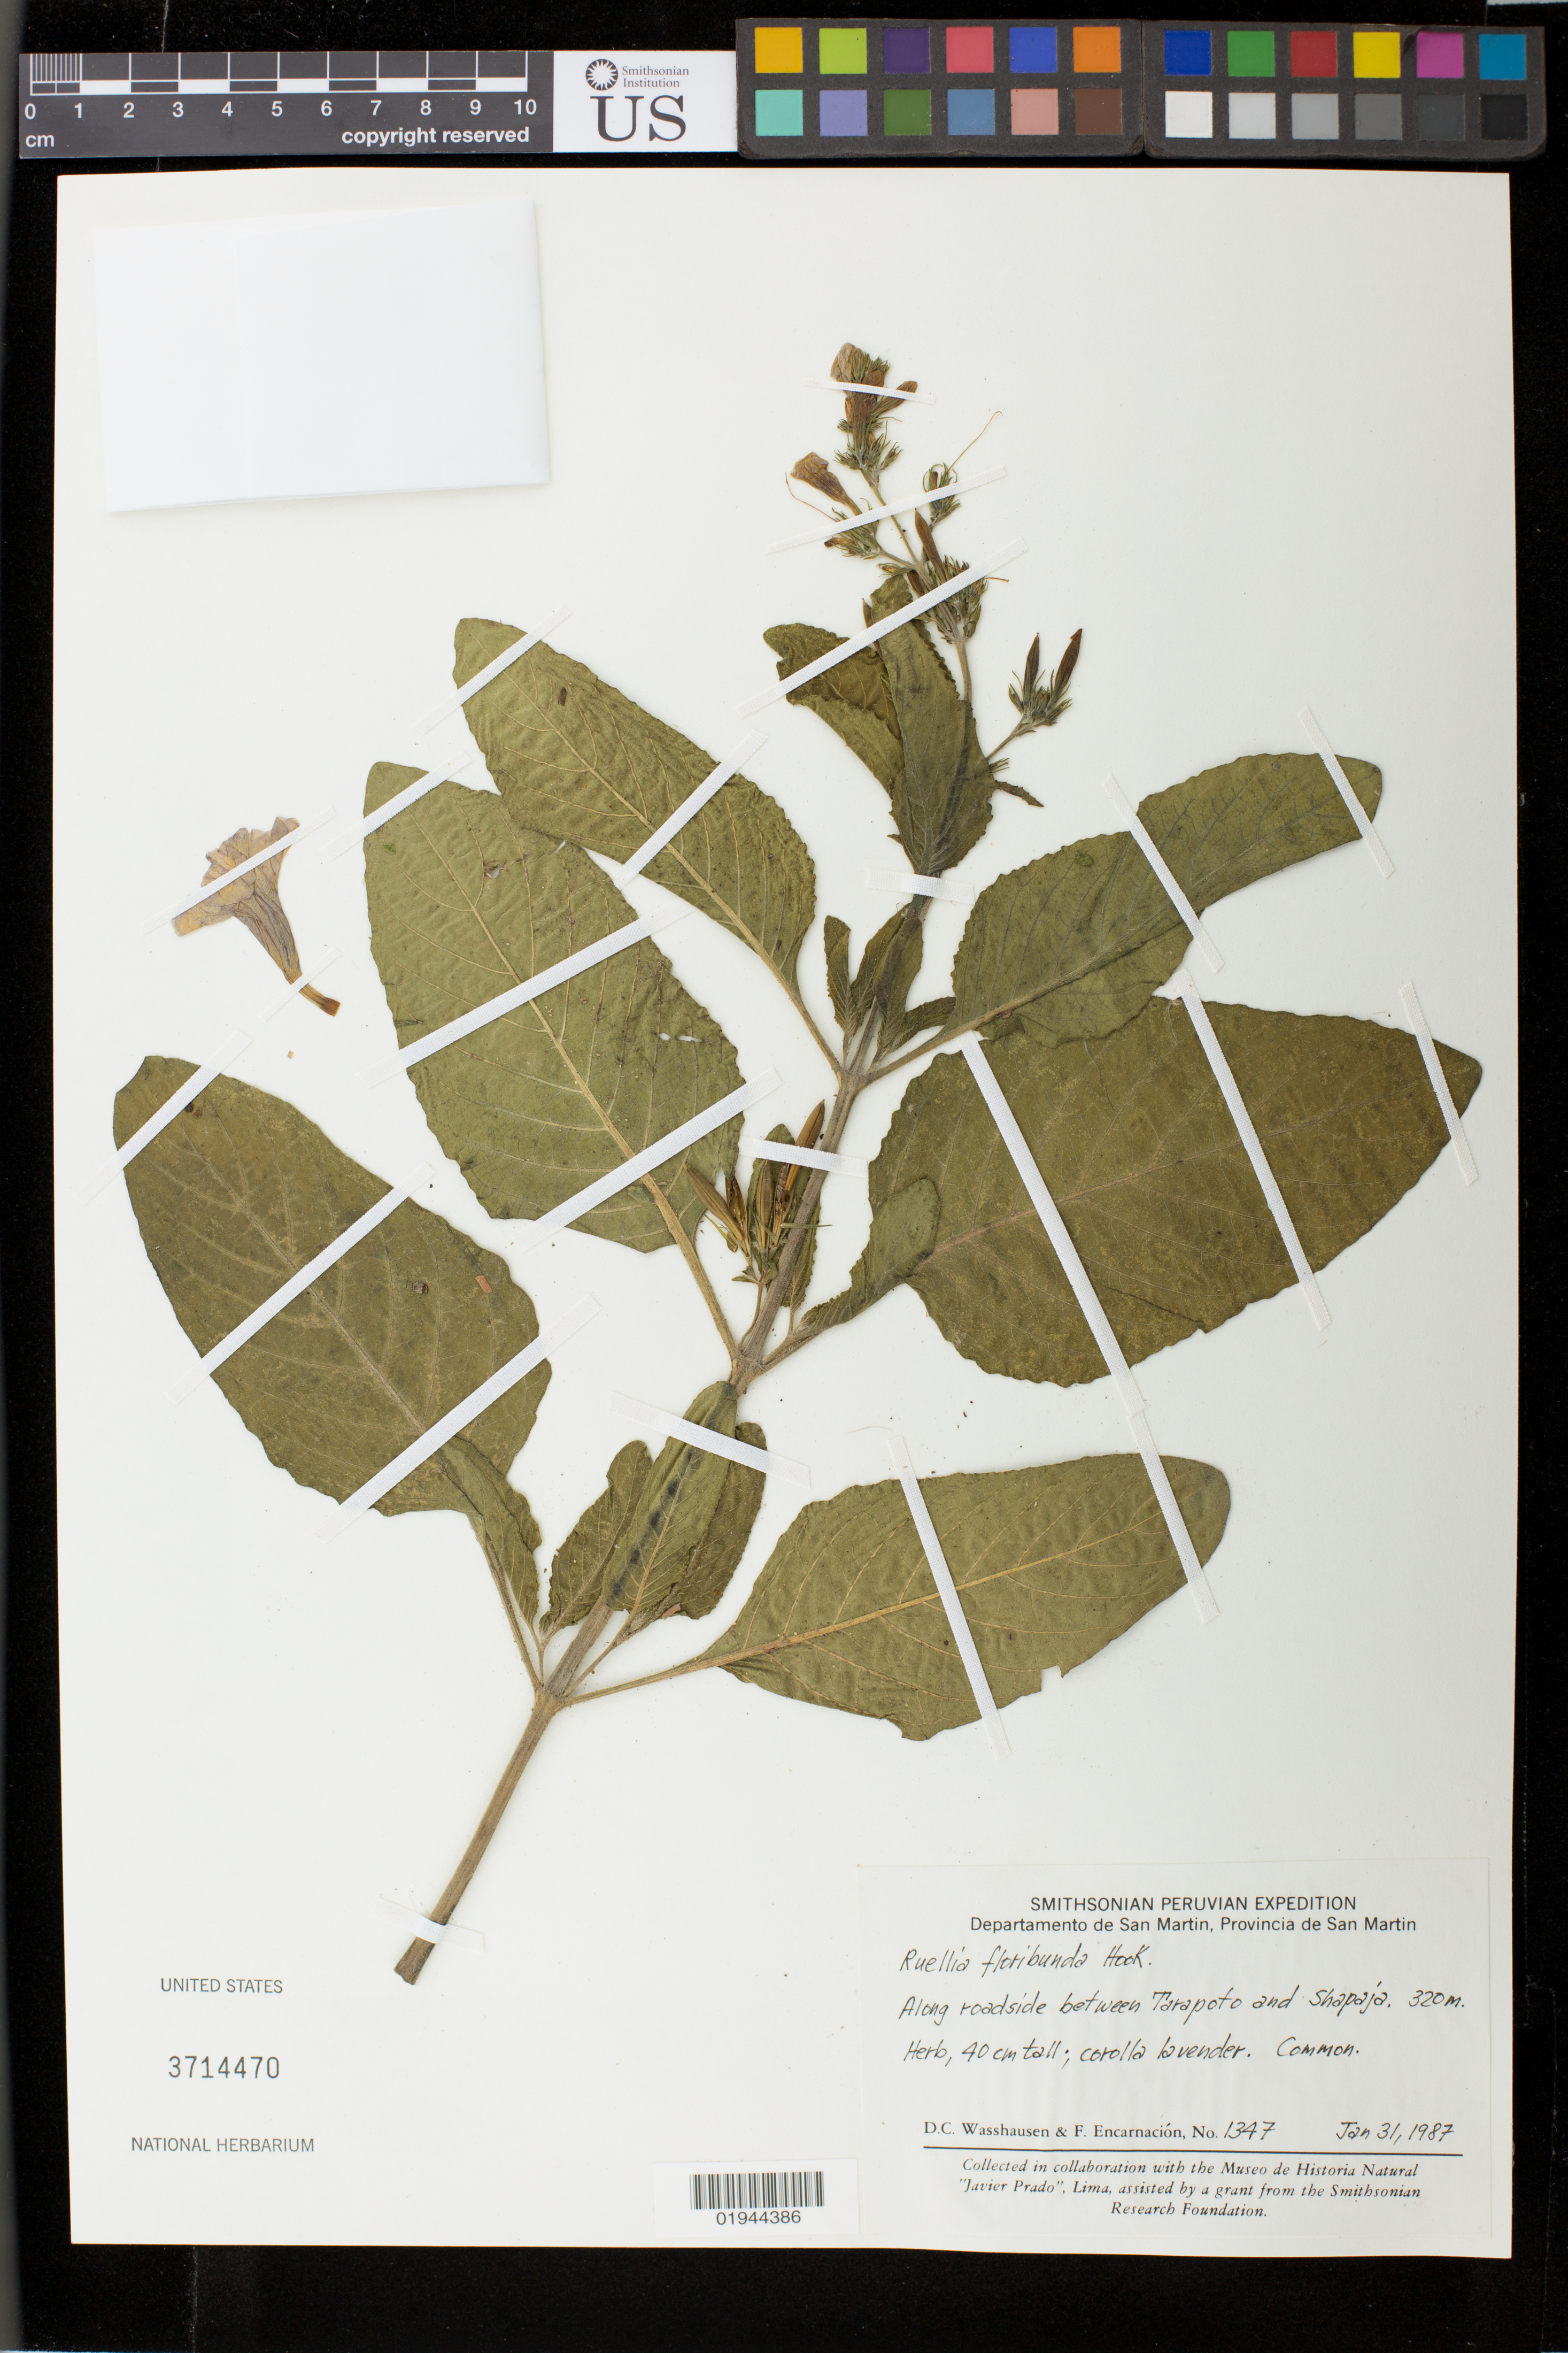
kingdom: Plantae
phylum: Tracheophyta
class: Magnoliopsida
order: Lamiales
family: Acanthaceae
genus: Ruellia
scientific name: Ruellia floribunda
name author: Hook.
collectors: D. C. Wasshausen & F. Encarnación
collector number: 1347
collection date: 1987-01-31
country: Peru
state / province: San Martín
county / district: San Martín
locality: Along roadside between Tarapoto and Shapaja.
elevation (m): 320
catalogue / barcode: US 3714470